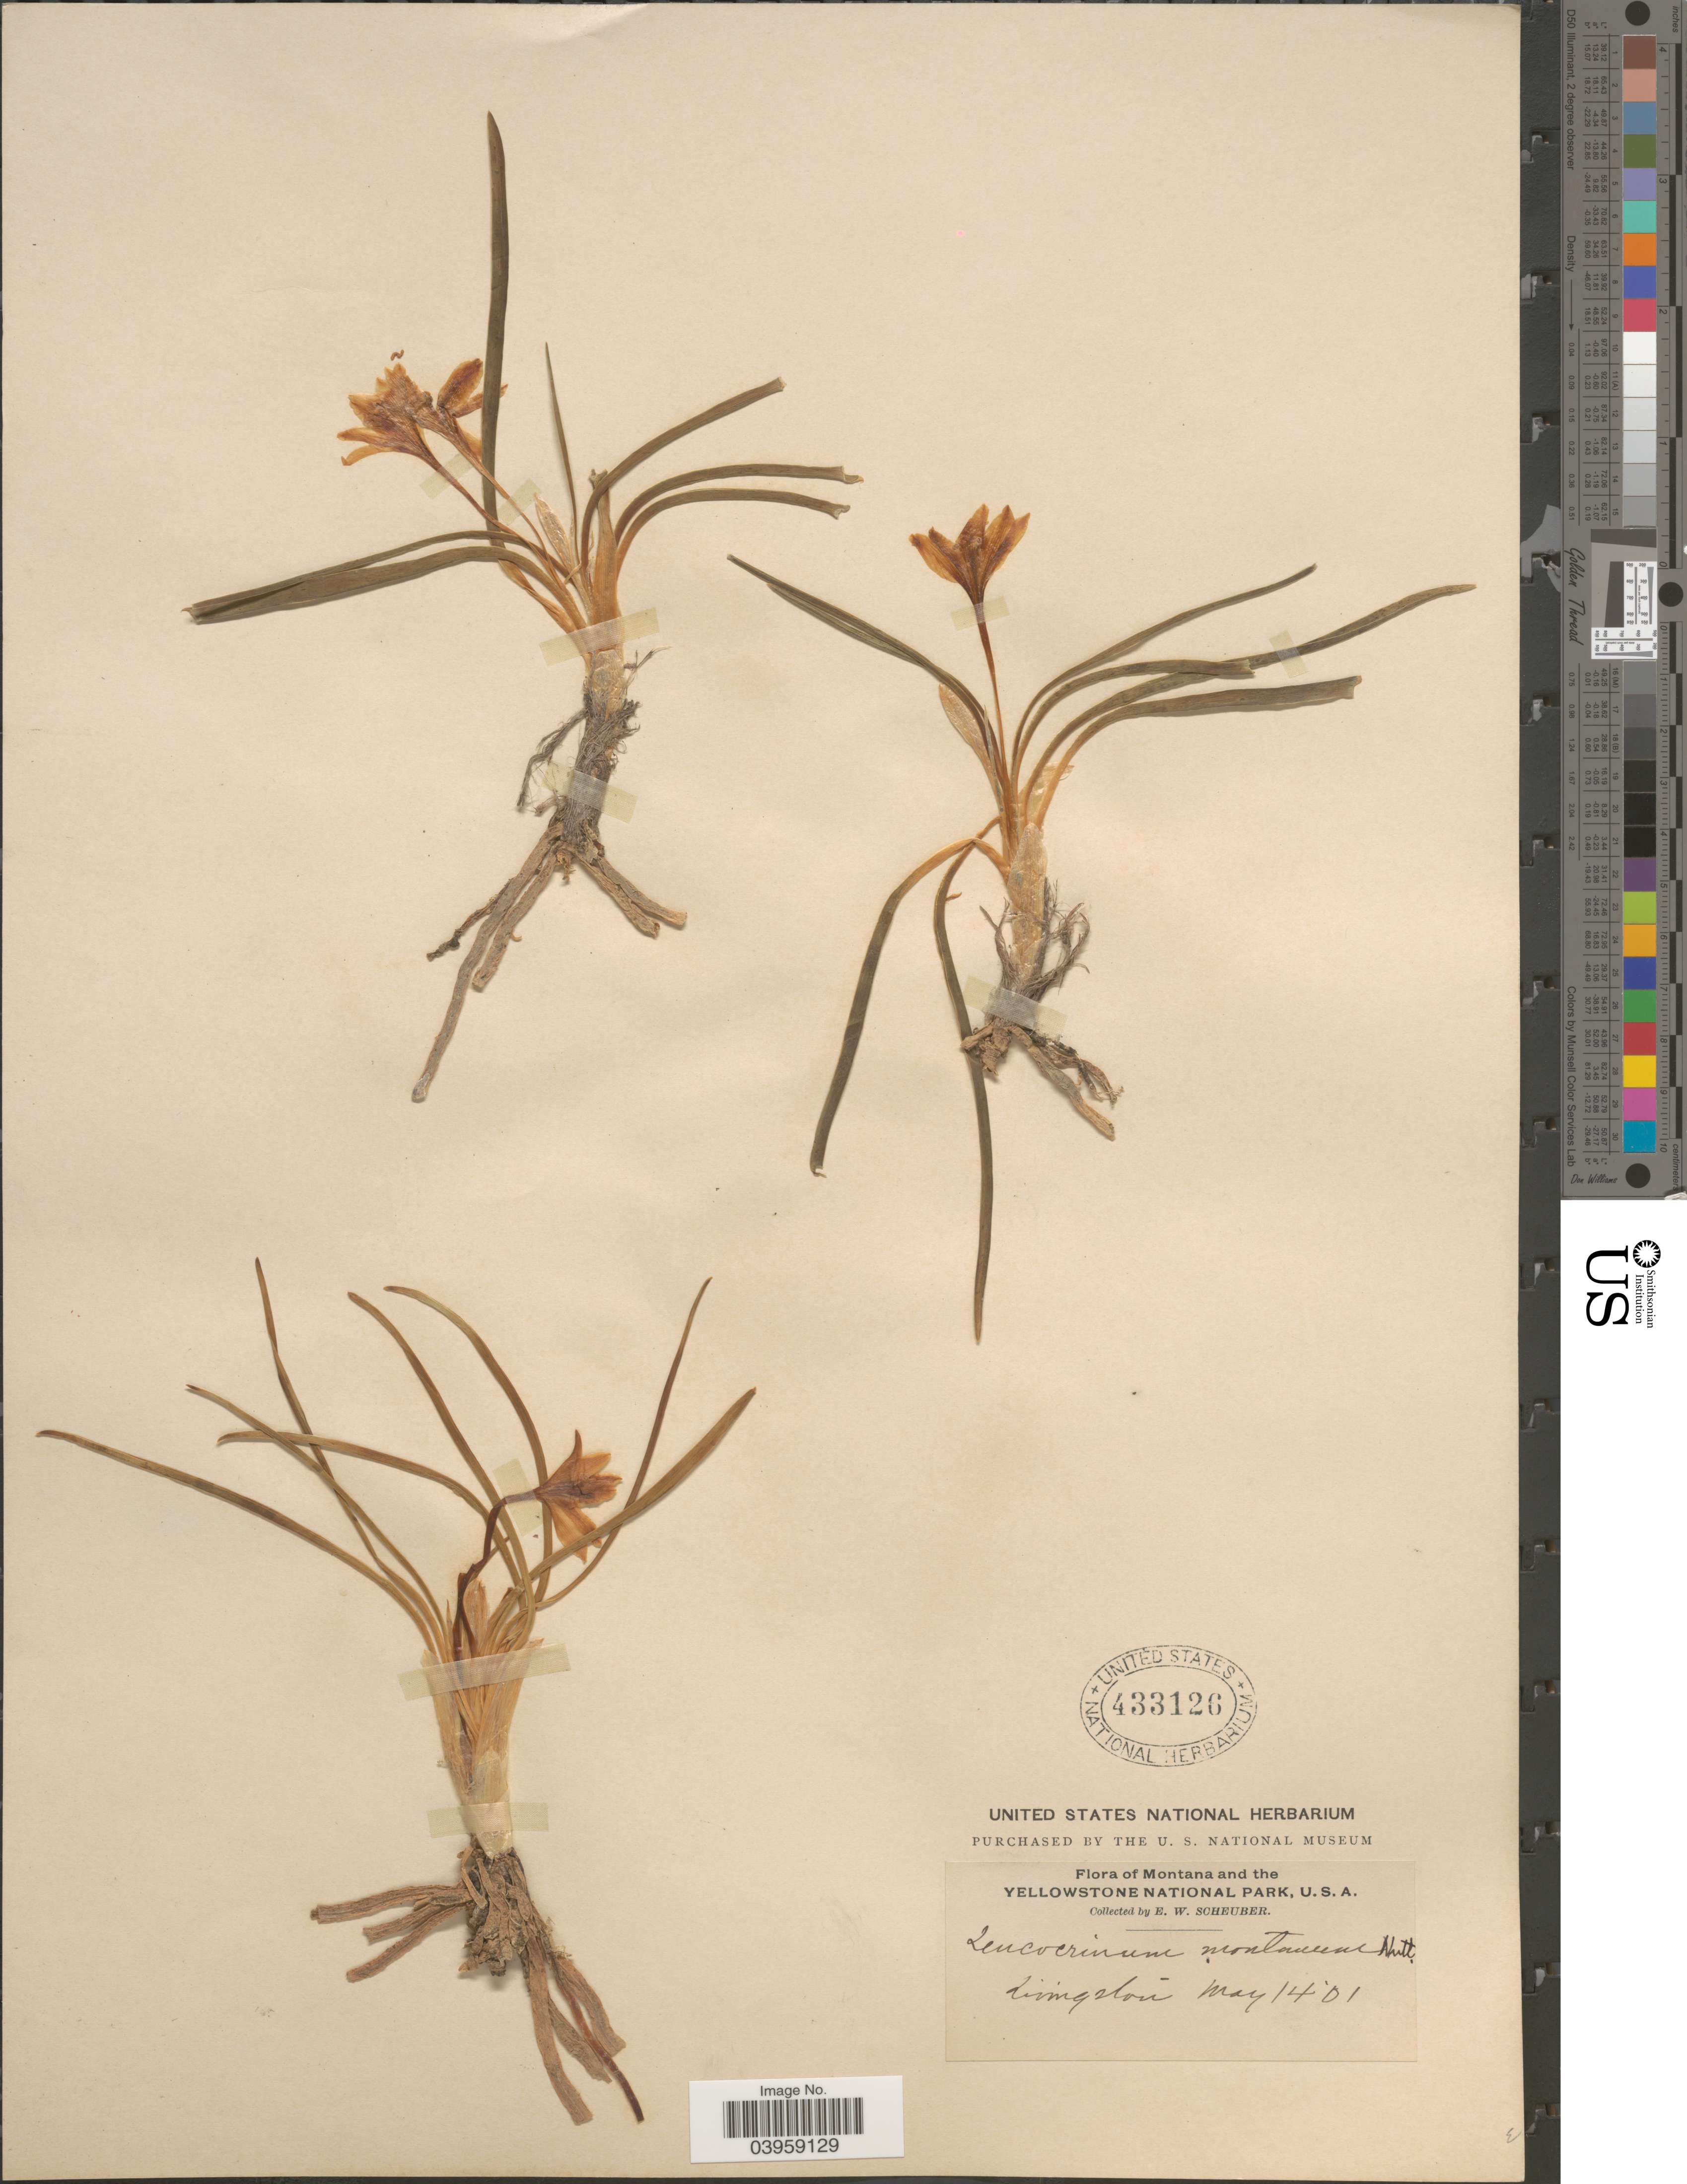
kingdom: Plantae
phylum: Tracheophyta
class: Liliopsida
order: Asparagales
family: Asparagaceae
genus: Leucocrinum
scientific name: Leucocrinum montanum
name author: Nutt.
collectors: E. Scheuber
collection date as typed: Transcribed d/m/y: 14/5/1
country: United States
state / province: Montana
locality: The Yellowstone National Park. Livingston.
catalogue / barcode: US 433126